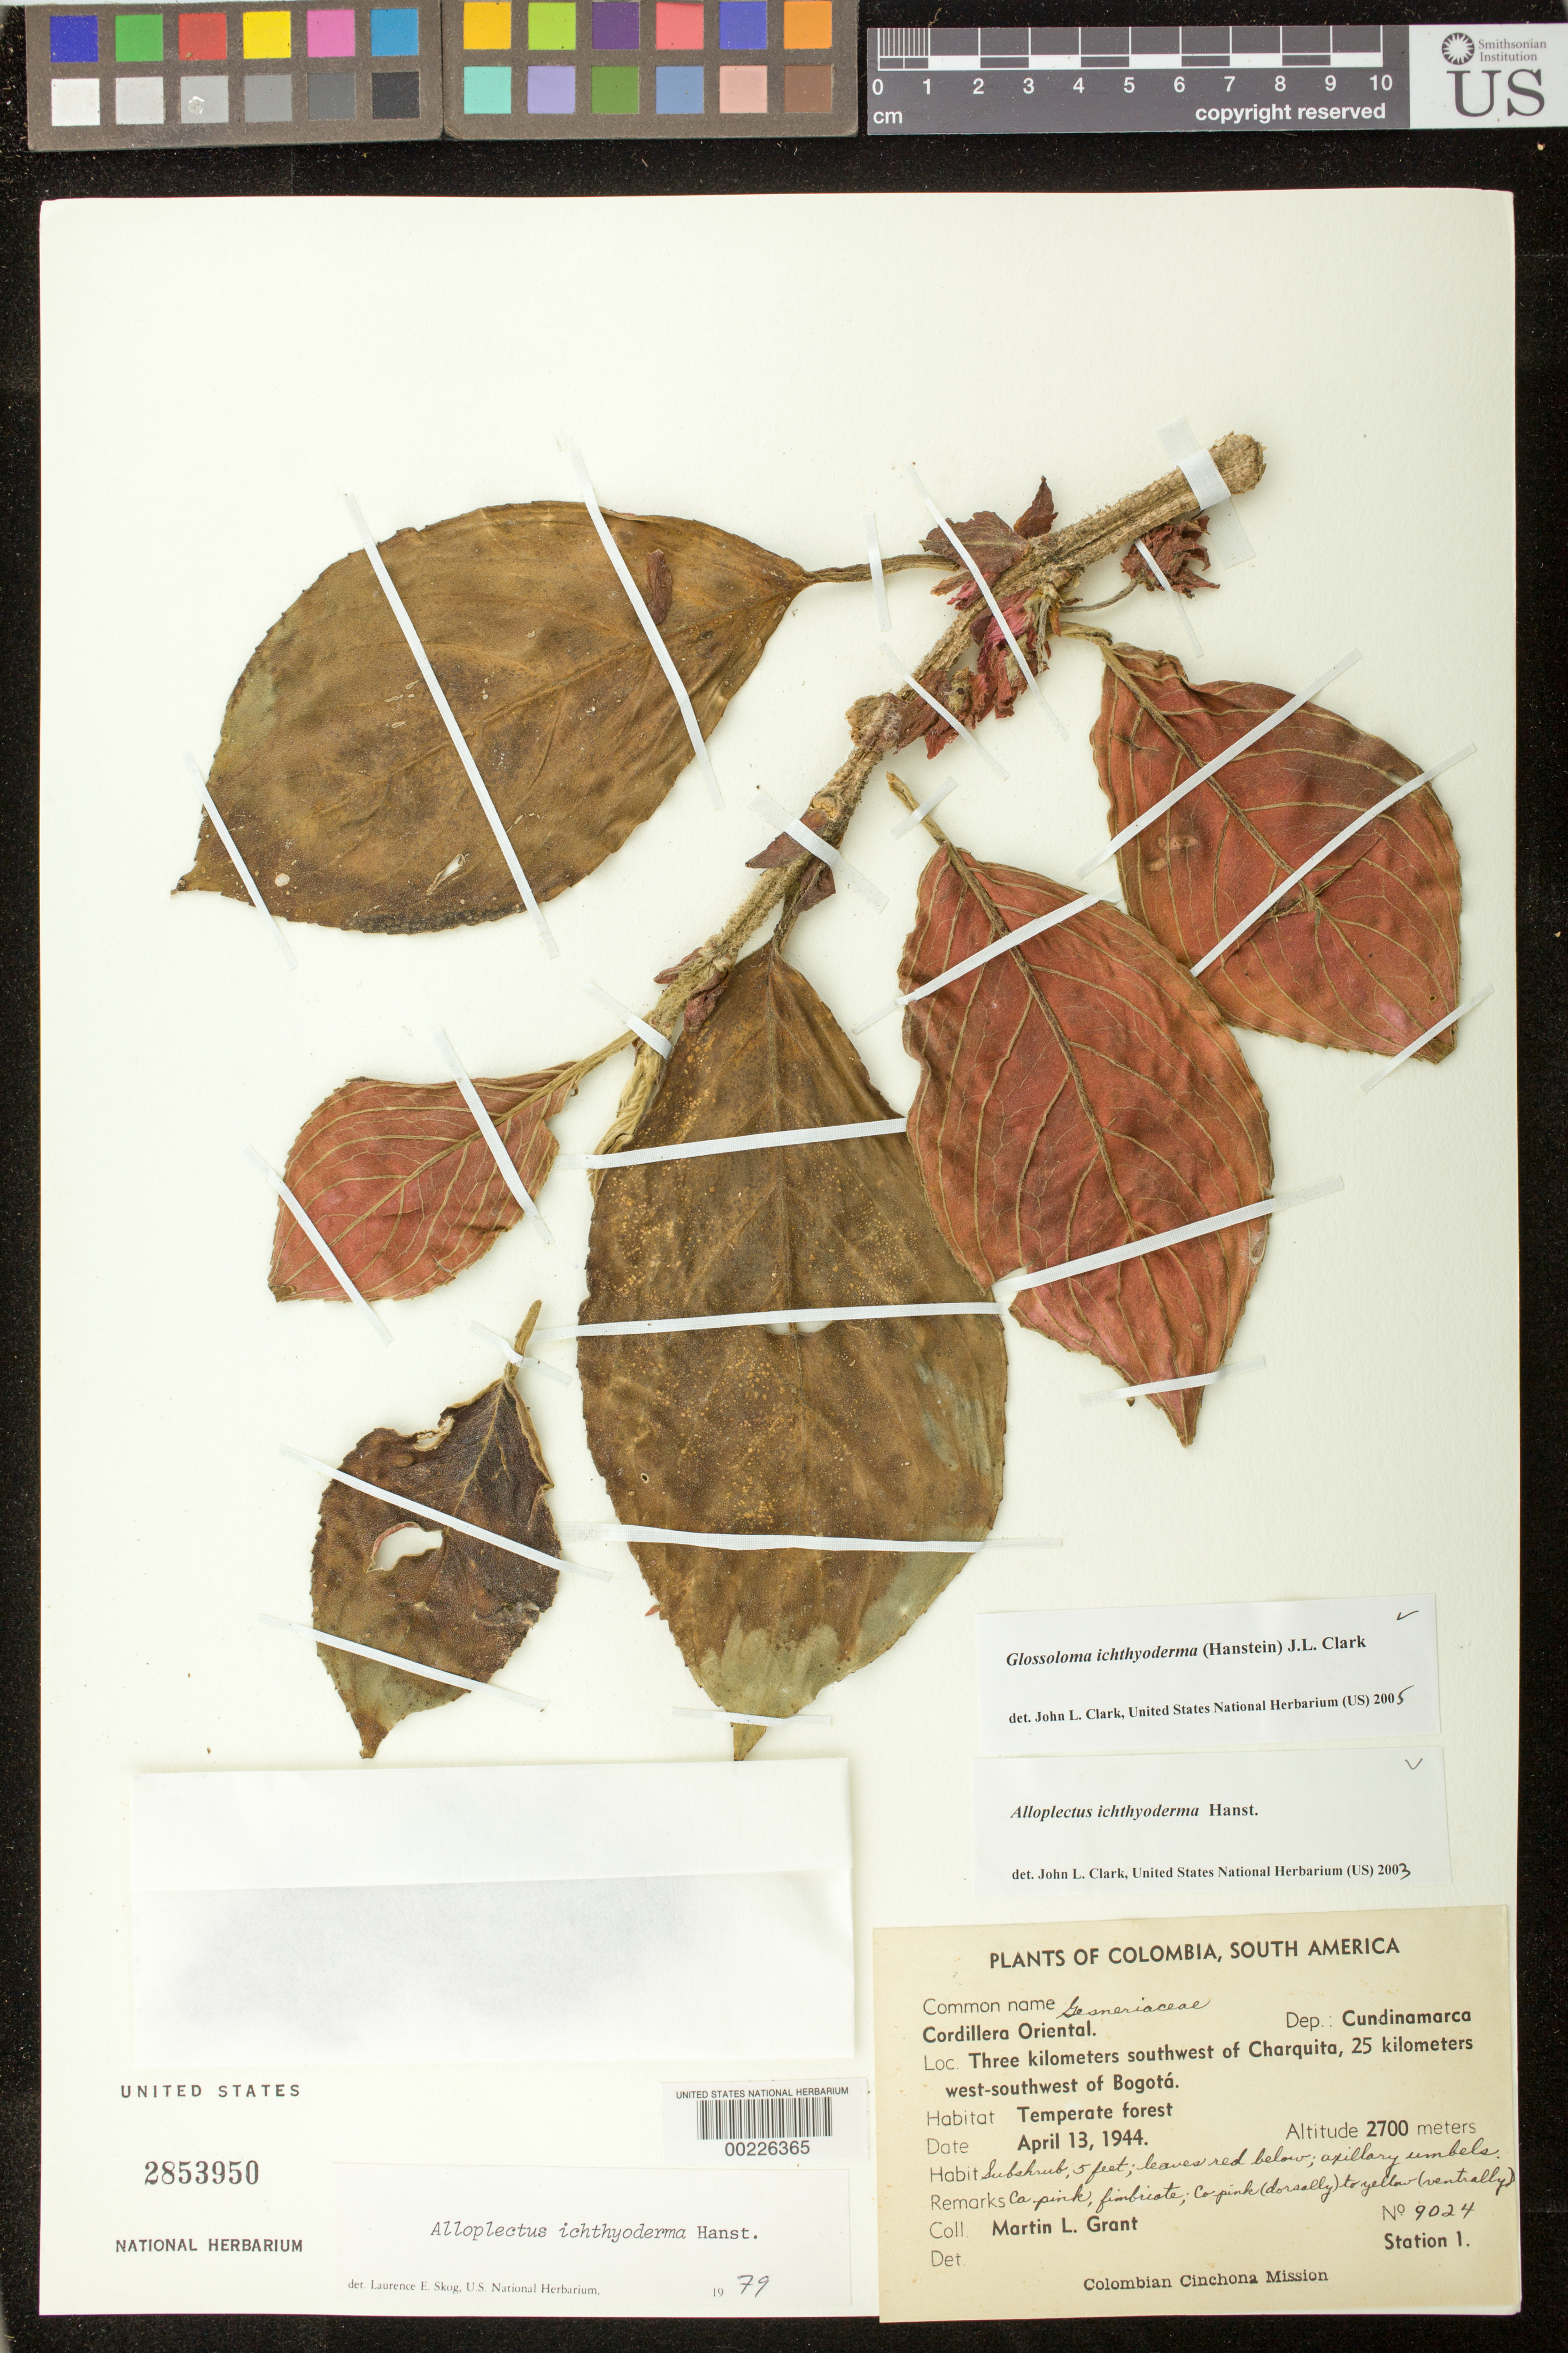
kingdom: Plantae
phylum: Tracheophyta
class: Magnoliopsida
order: Lamiales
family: Gesneriaceae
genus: Glossoloma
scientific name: Glossoloma ichthyoderma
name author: (Hanst.) J.L. Clark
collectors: M. L. Grant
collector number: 9024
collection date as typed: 13 Apr 1944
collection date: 1944-04-13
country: Colombia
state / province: Cundinamarca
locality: Cordillera Oriental, 3 km SW of Charquita, 25 km WSW of Bogota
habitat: Temperate forest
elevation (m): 2700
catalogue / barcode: US 2853950